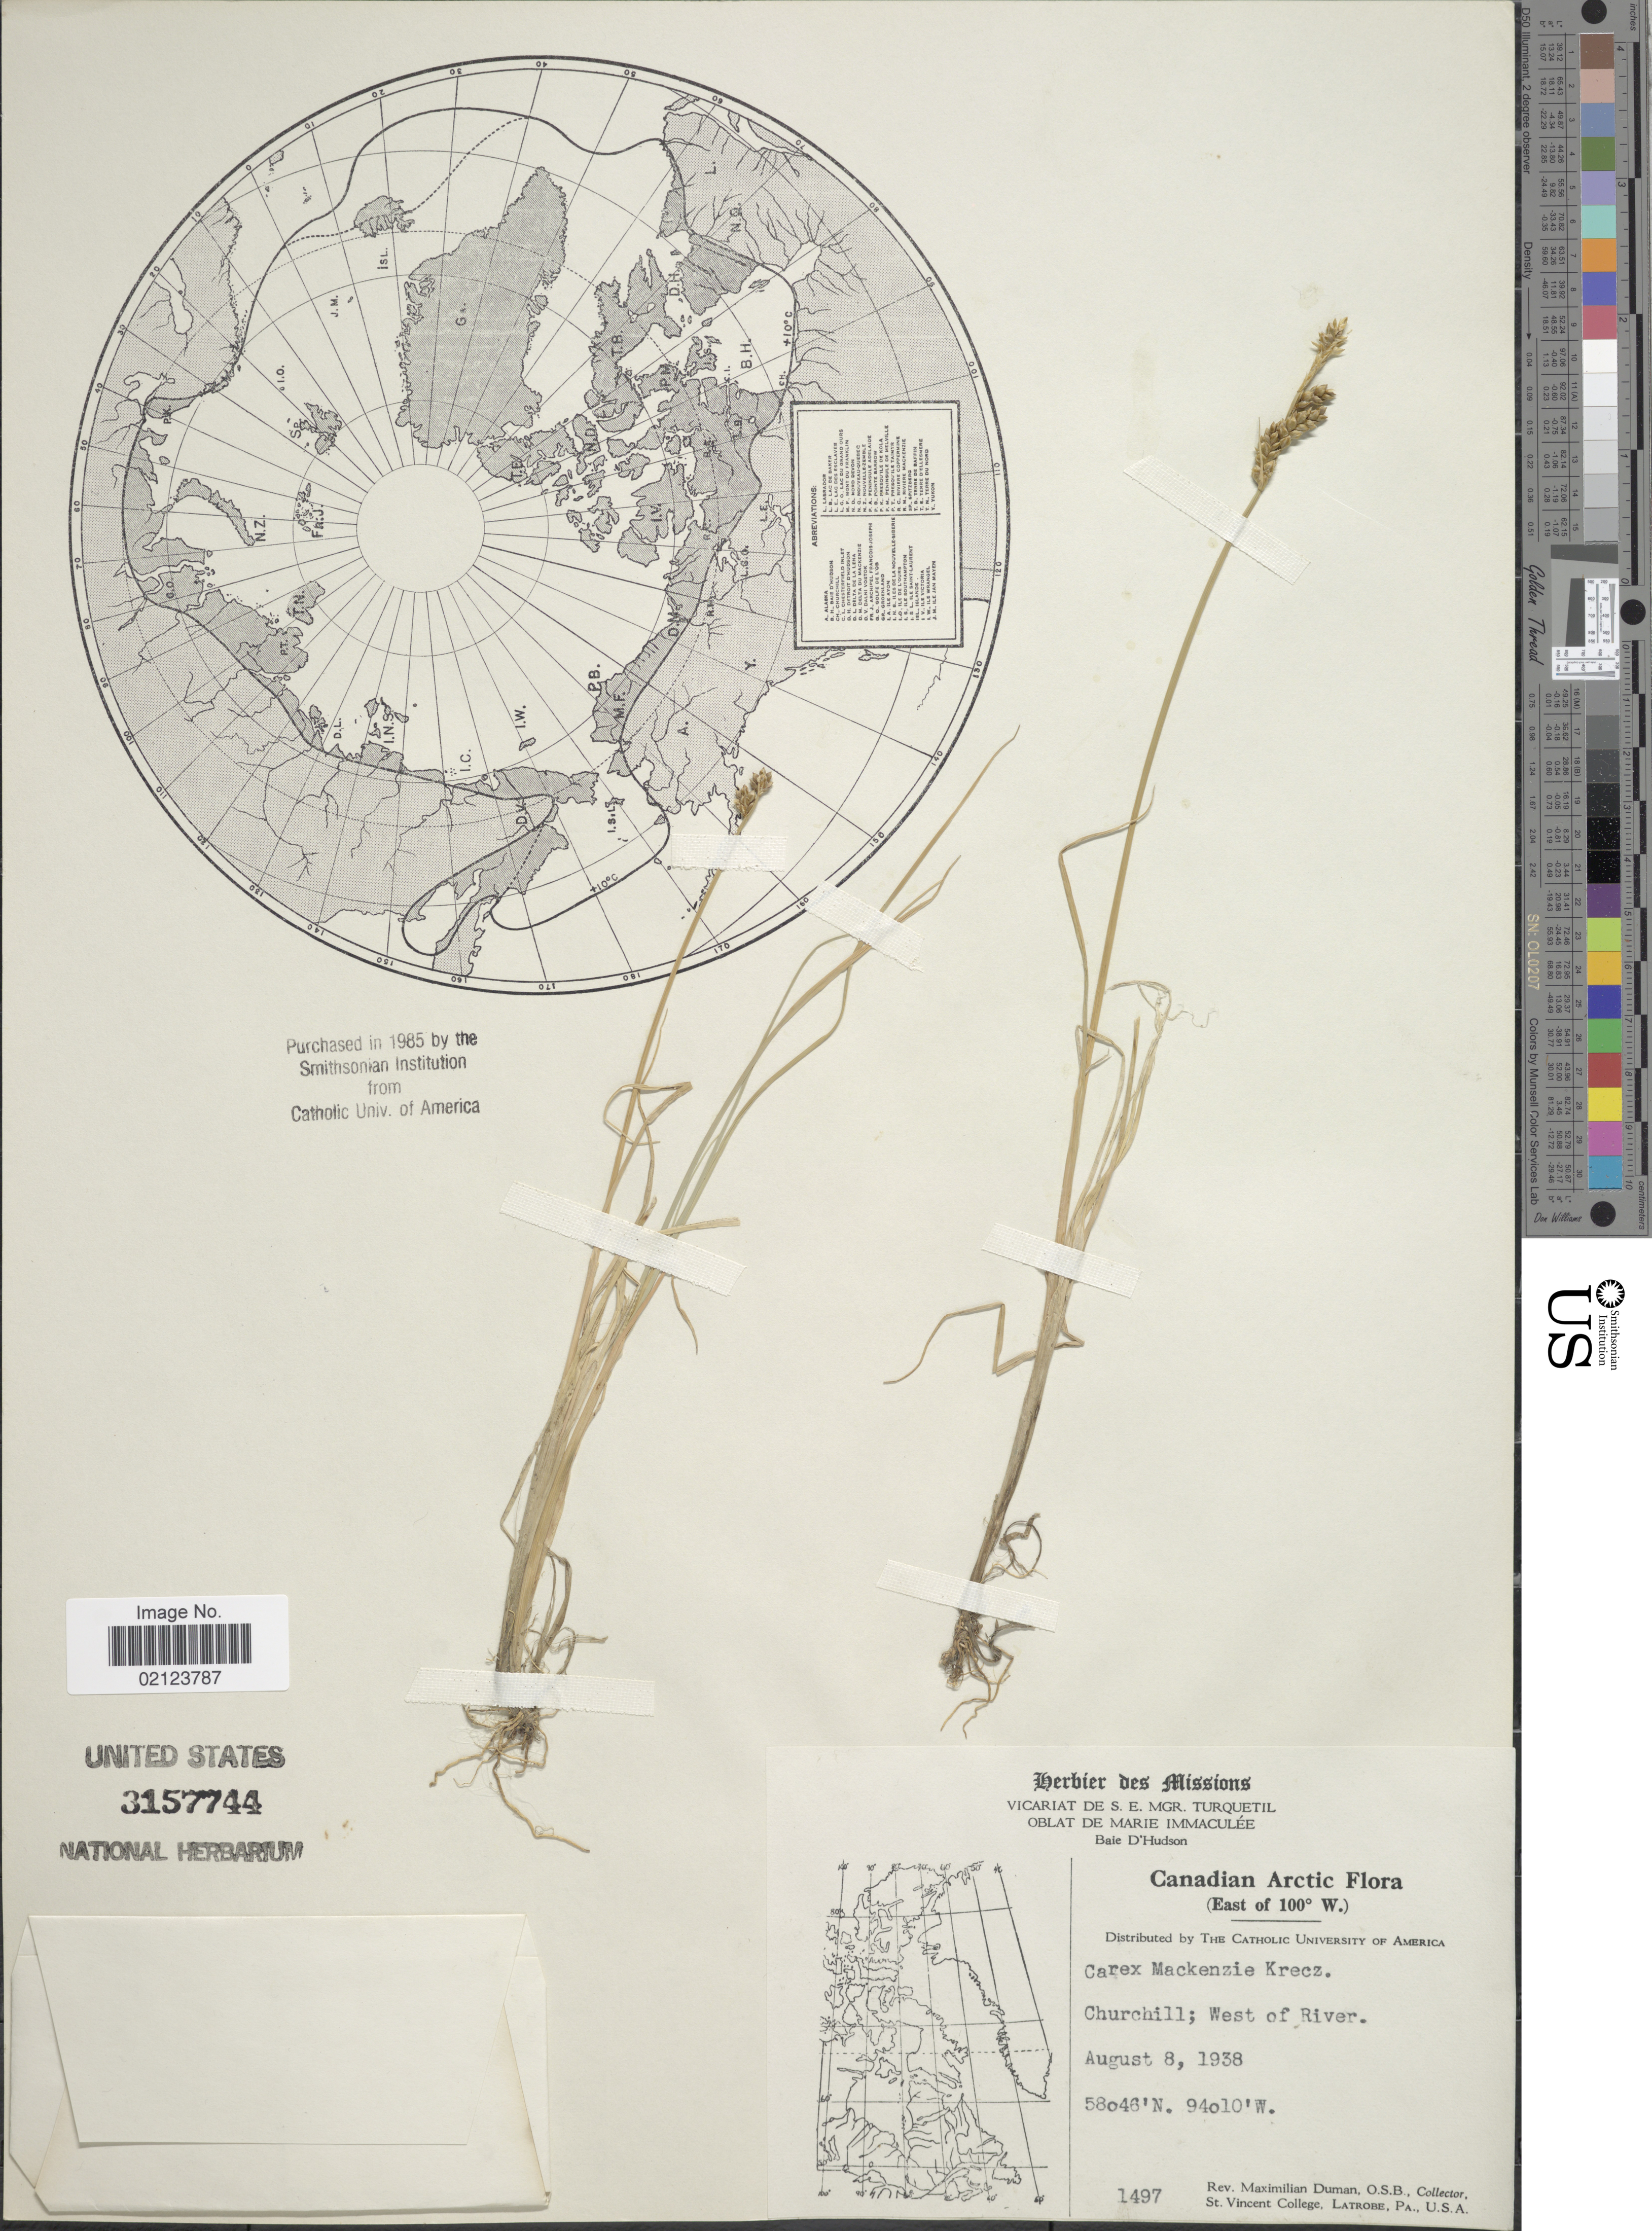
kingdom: Plantae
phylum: Tracheophyta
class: Liliopsida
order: Poales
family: Cyperaceae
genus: Carex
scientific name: Carex mackenziei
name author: V.I. Krecz.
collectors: M. Duman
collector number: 1497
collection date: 1938-08-08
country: Canada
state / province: Manitoba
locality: Canadian Arctic. Churchill; West of River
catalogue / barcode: US 3157744